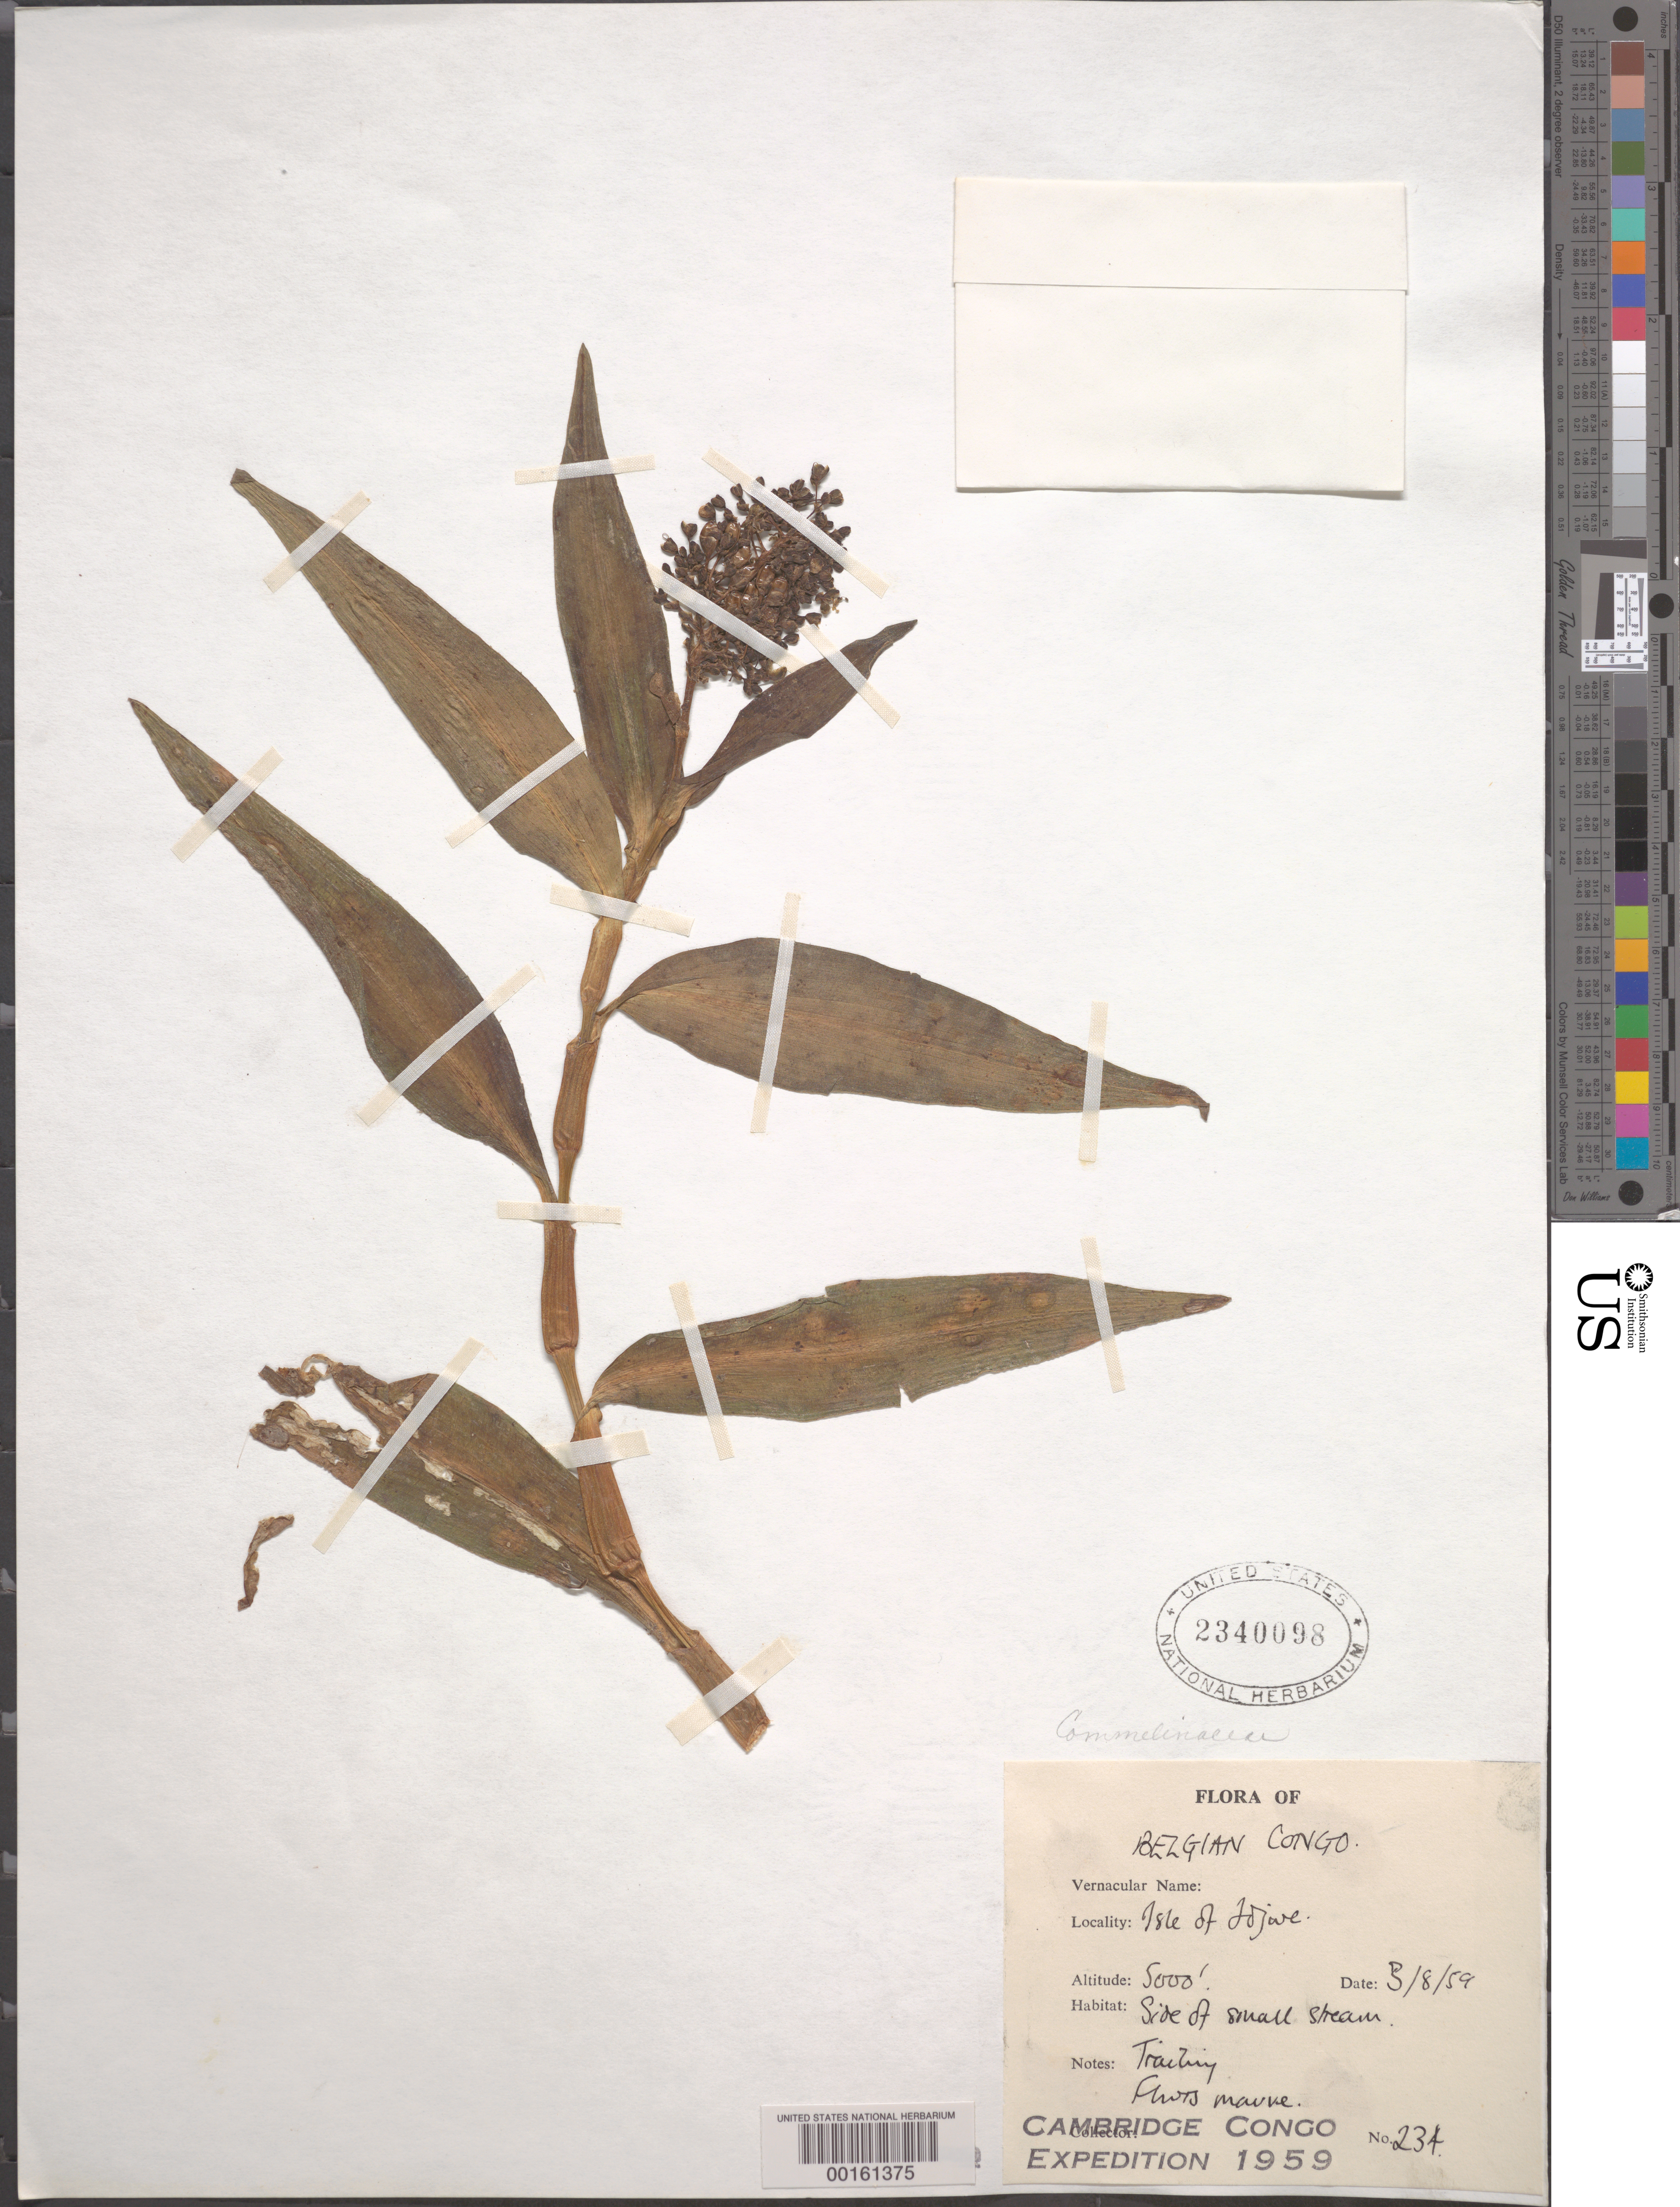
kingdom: Plantae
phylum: Tracheophyta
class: Liliopsida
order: Commelinales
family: Commelinaceae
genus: Aneilema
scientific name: Aneilema beniniense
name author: (P. Beauv.) Kunth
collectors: ex Cambridge Congo exped.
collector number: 234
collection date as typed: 03 Aug 1959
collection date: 1959-08-03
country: Congo, Democratic Republic of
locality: Isle of fojwe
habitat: Stream bank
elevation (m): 1525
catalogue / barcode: US 2340098